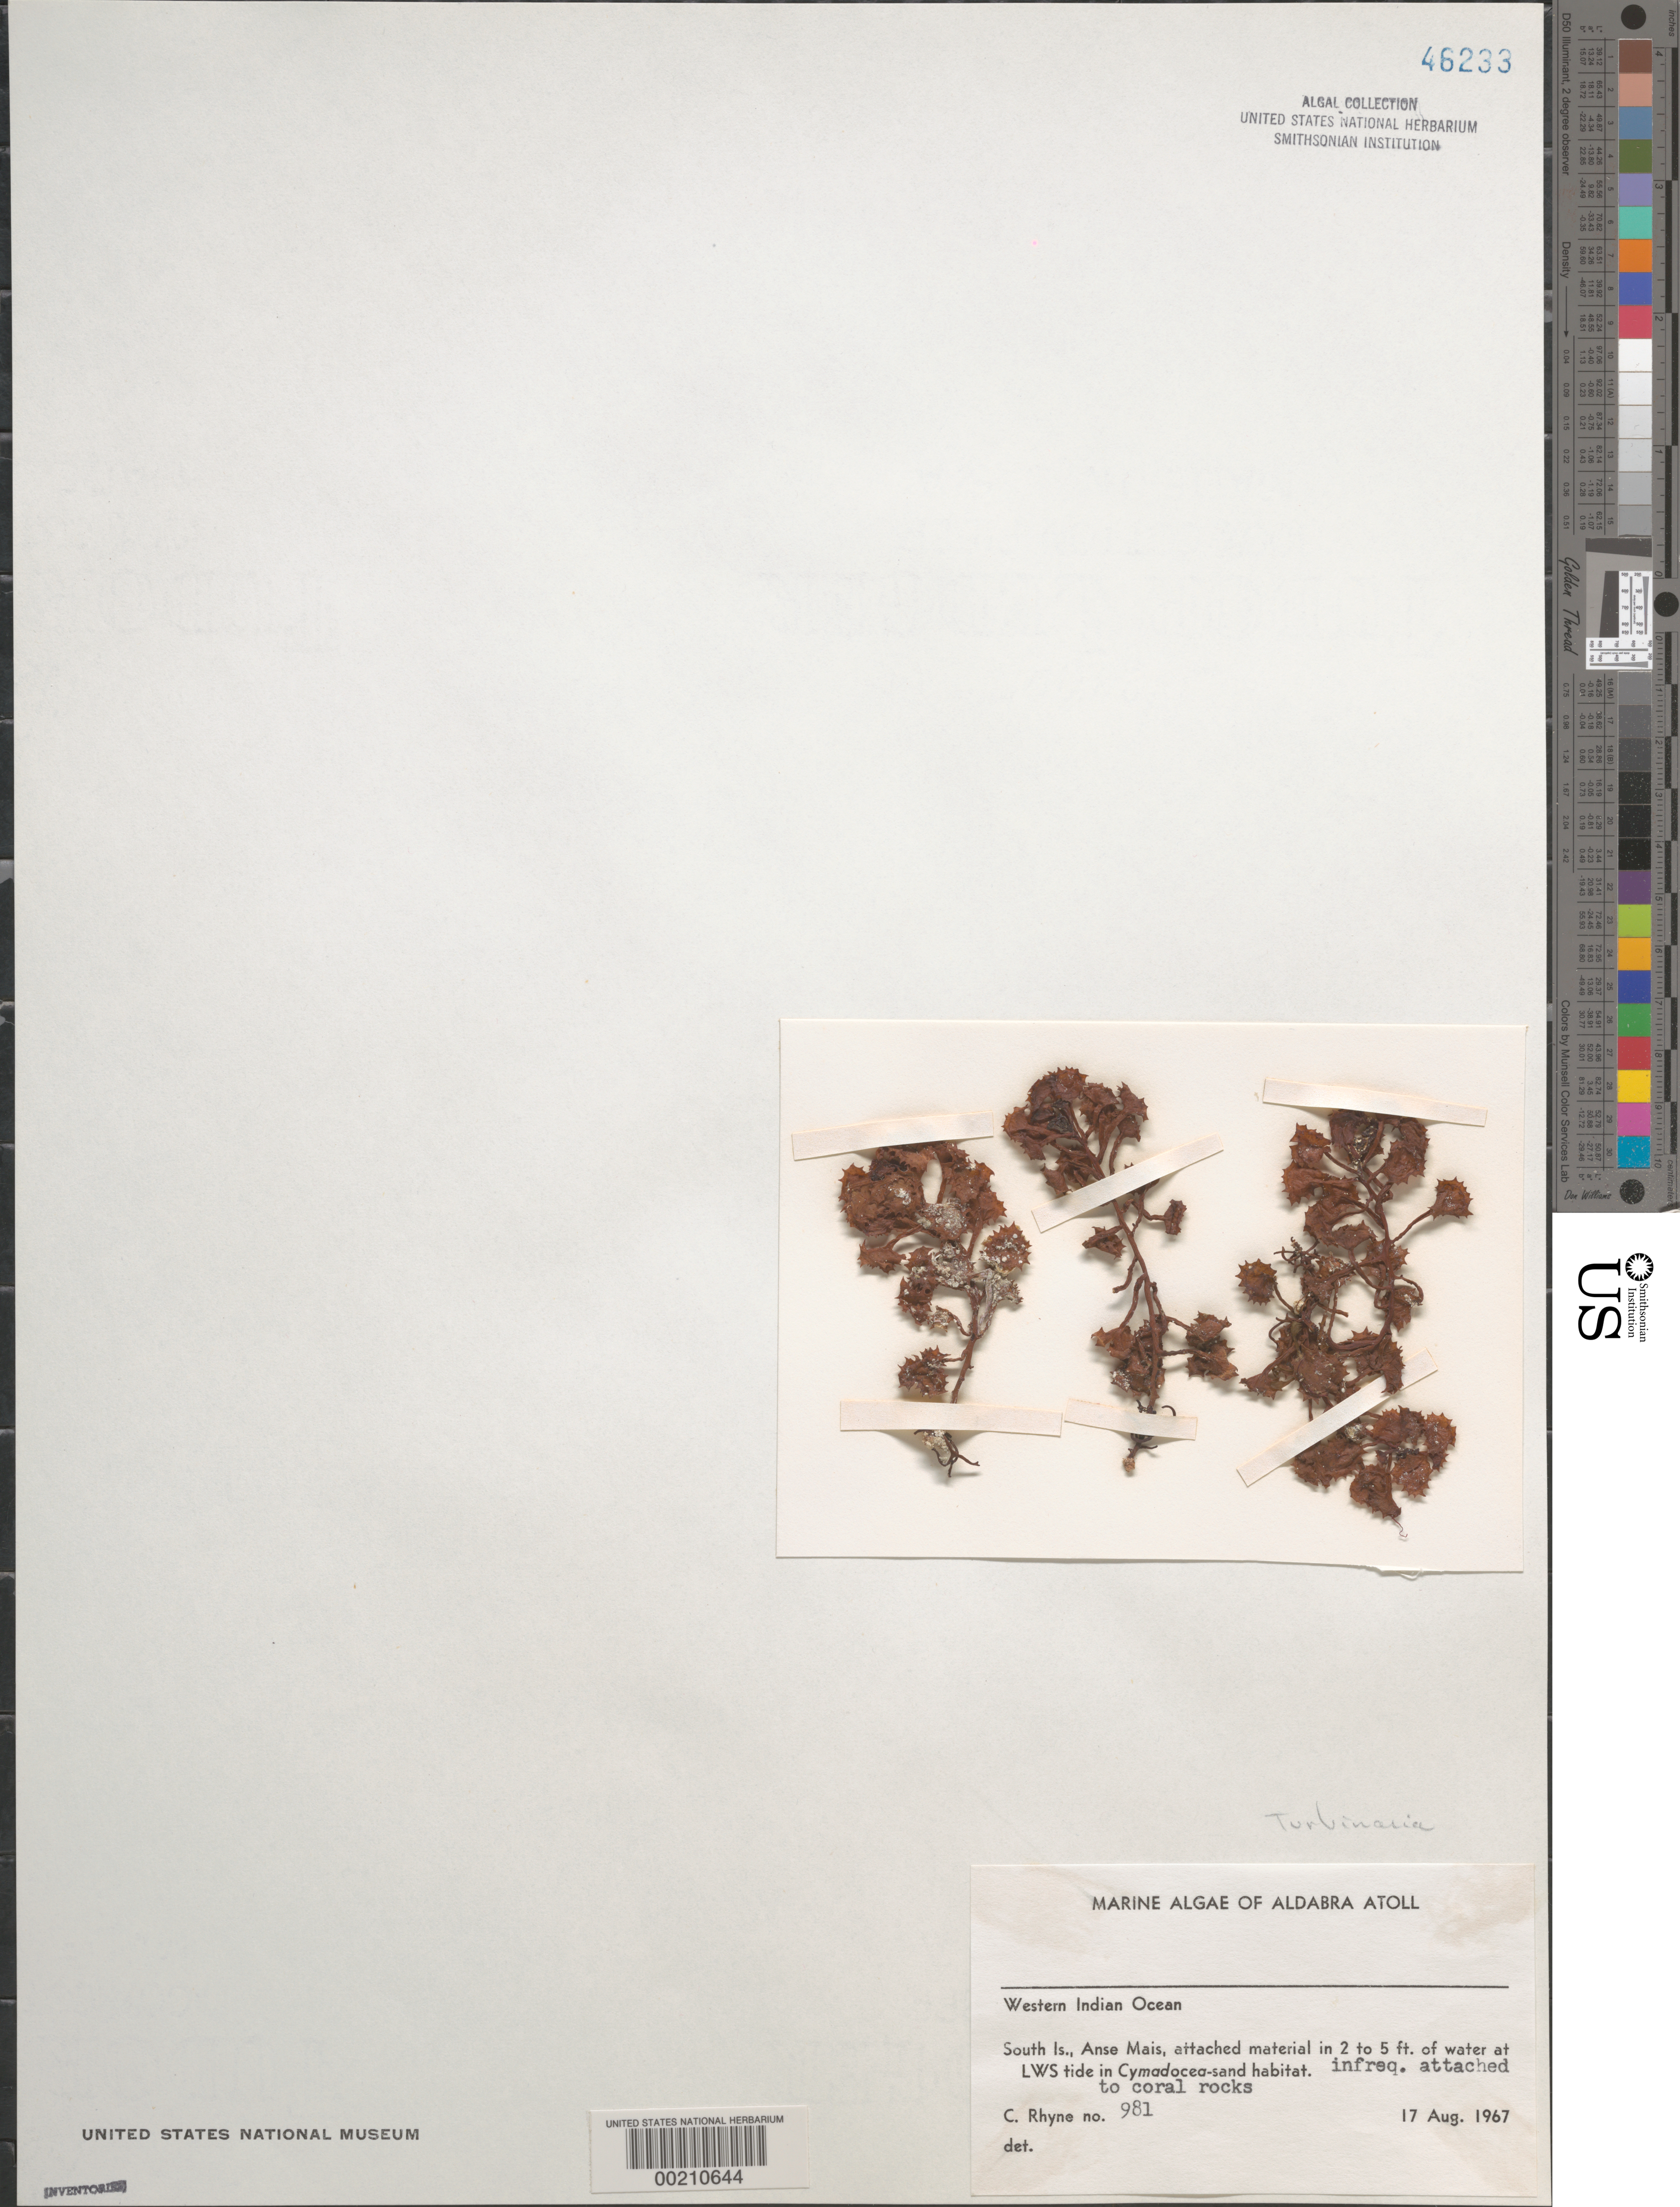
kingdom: Chromista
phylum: Ochrophyta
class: Phaeophyceae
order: Fucales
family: Sargassaceae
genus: Turbinaria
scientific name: Turbinaria sp.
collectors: C. Rhyne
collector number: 981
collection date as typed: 17 Aug 1967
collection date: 1967-08-17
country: Seychelles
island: Aldabra Atoll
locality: South Islet, Anse Mais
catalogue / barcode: US 46233